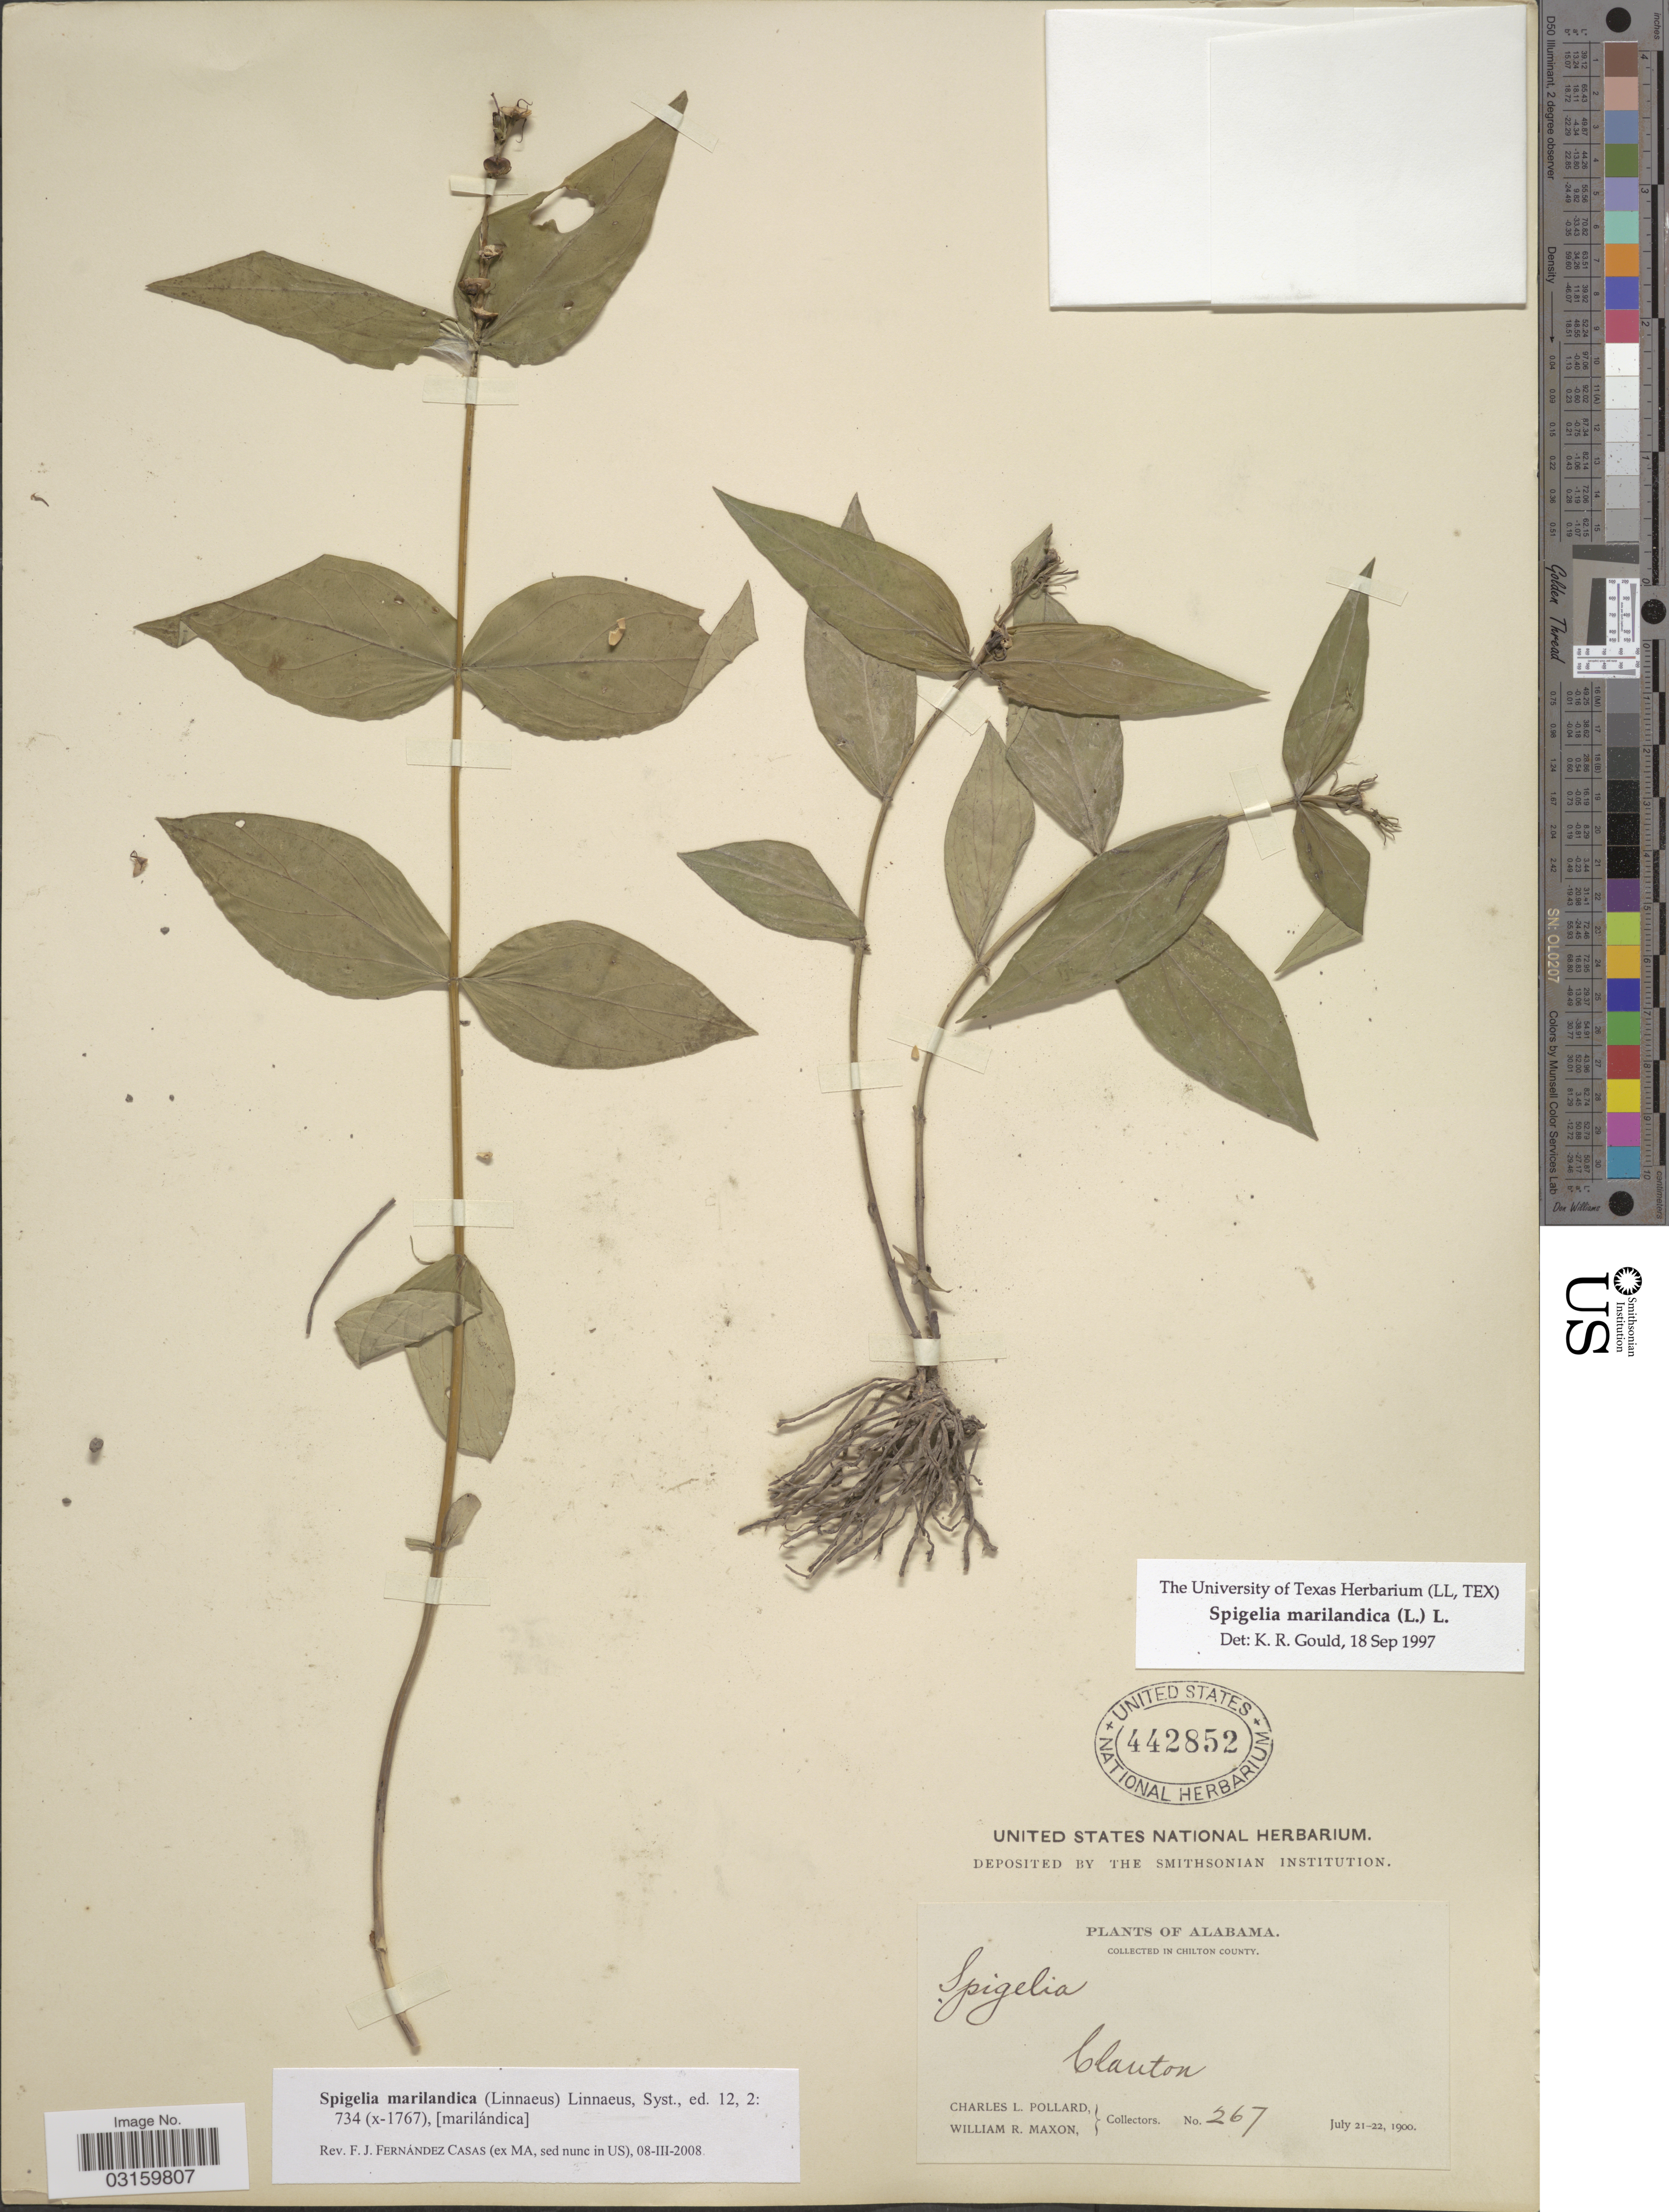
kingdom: Plantae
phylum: Tracheophyta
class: Magnoliopsida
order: Gentianales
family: Loganiaceae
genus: Spigelia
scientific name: Spigelia marilandica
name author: (L.) L.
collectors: C. L. Pollard & W. R. Maxon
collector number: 267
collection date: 1900-07-21/1900-07-22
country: United States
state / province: Alabama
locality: In Chilton County, Clanton.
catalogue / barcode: US 442852